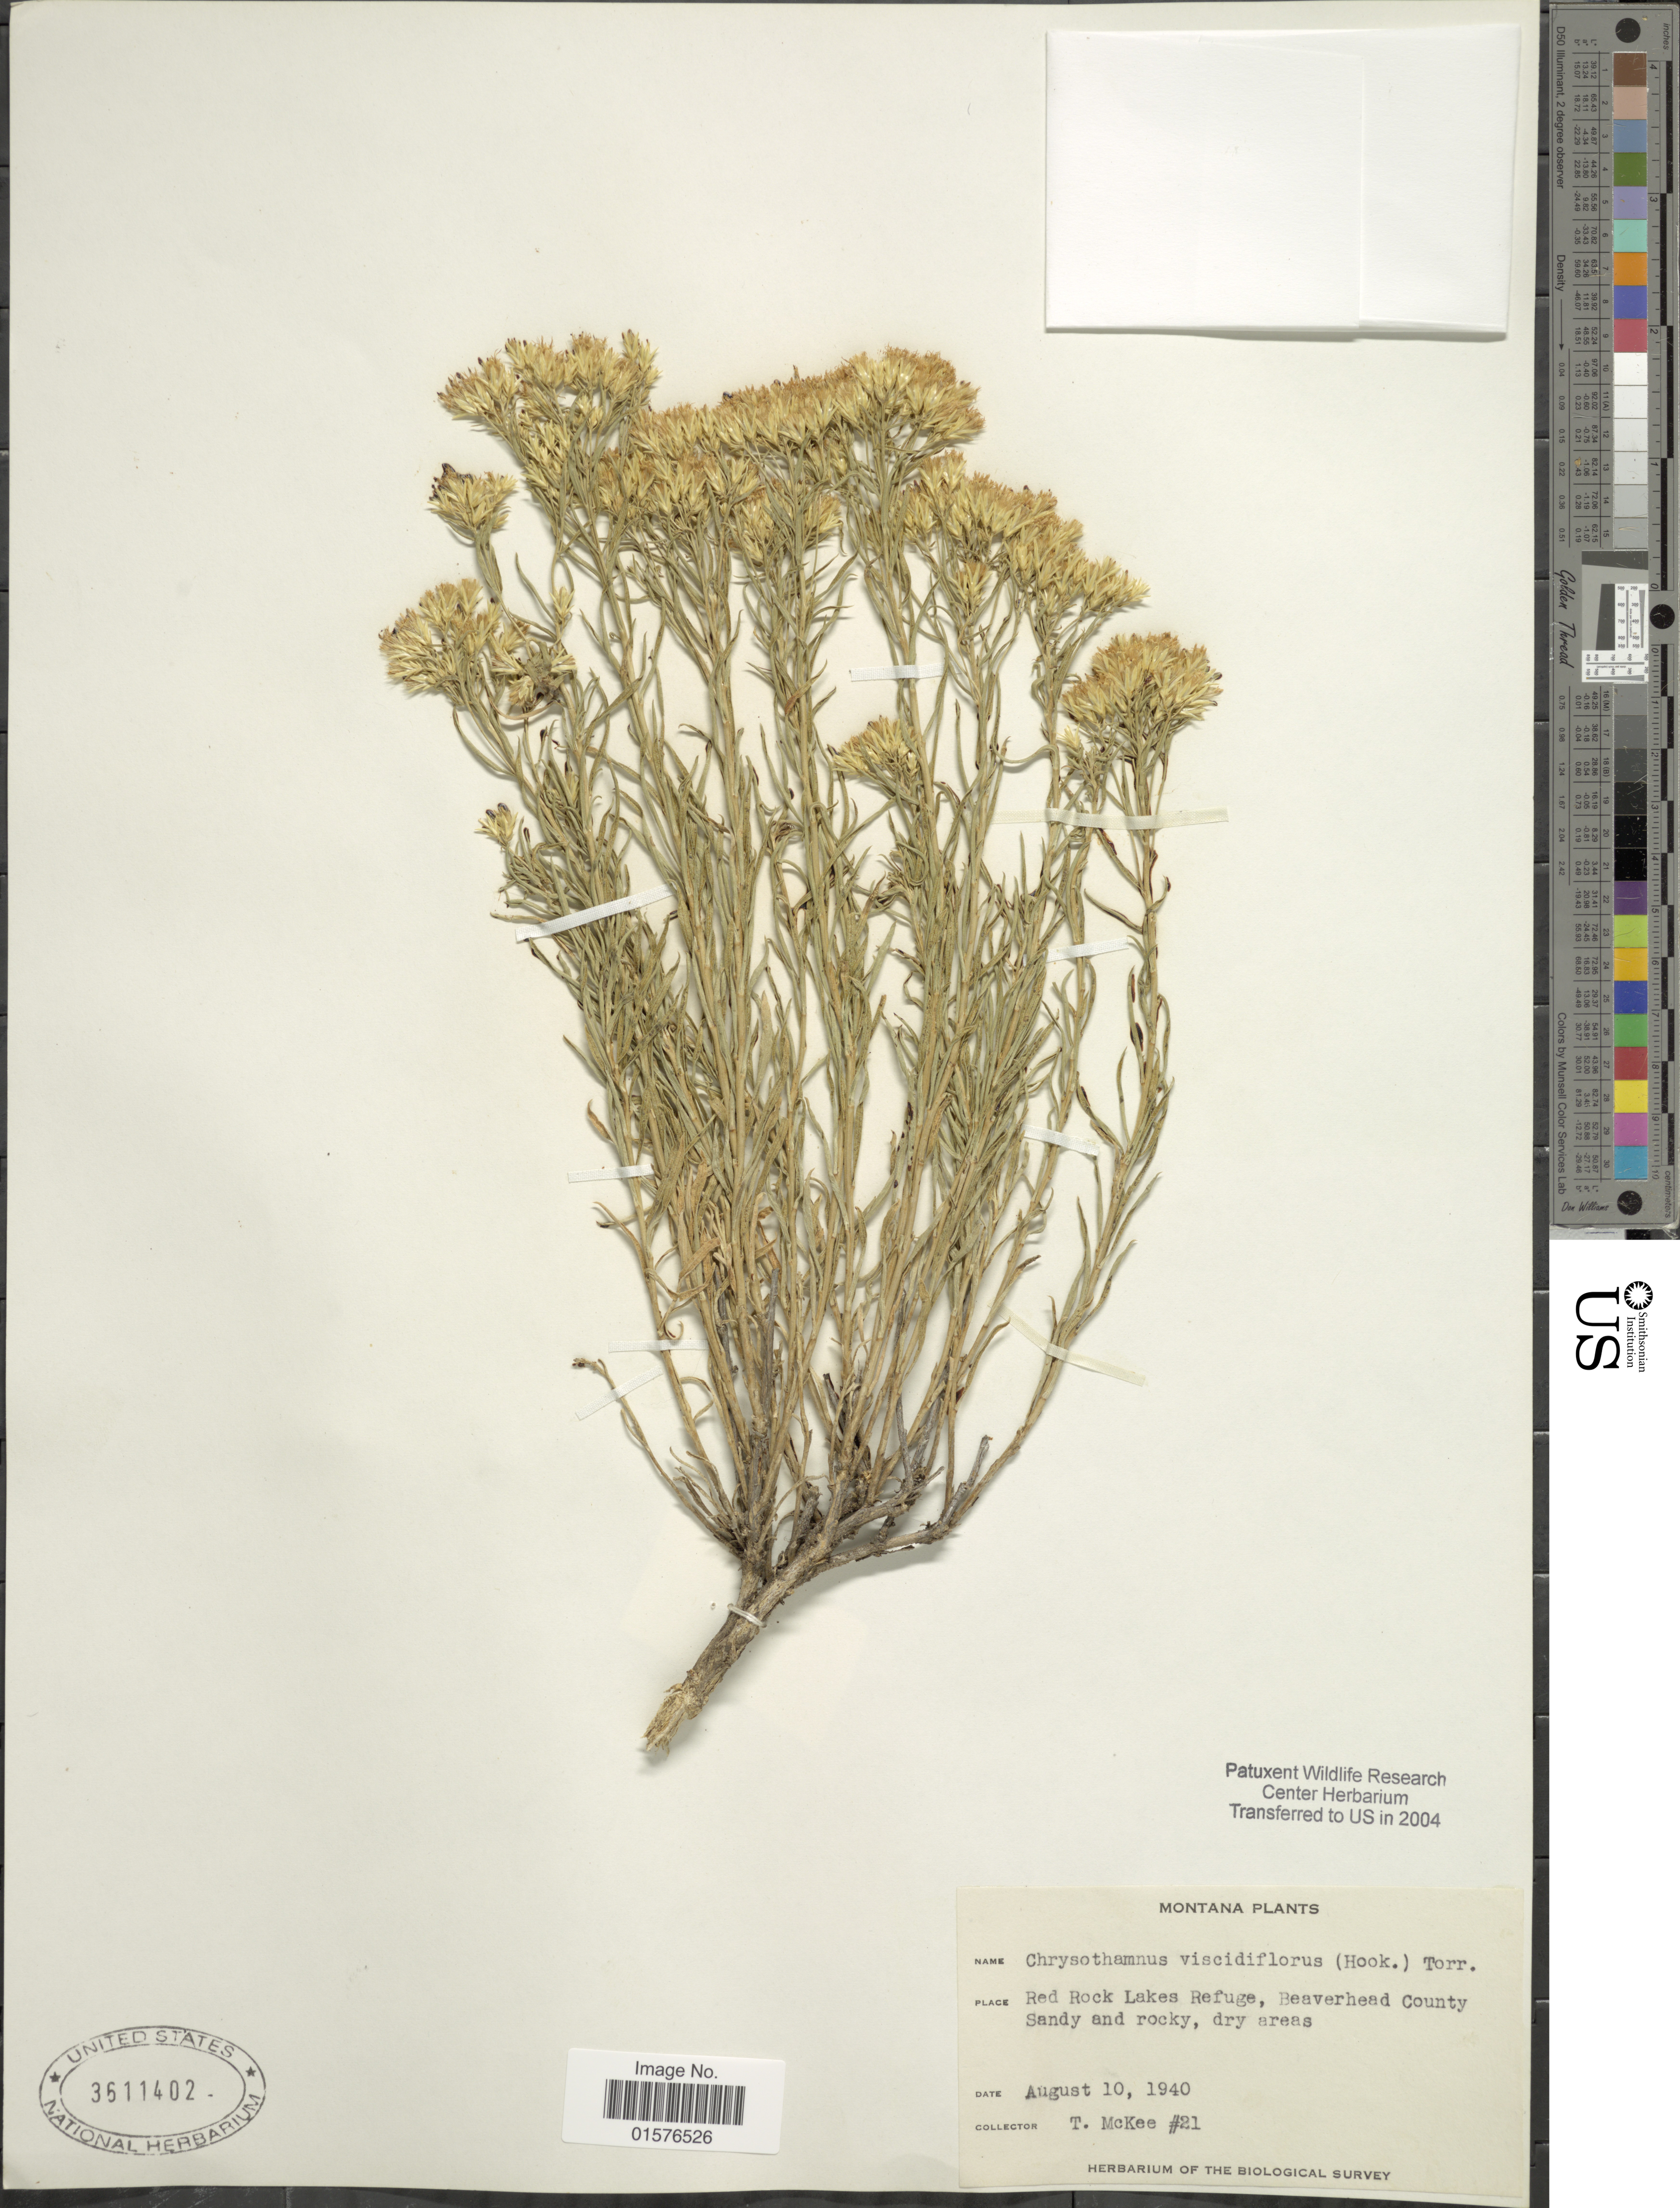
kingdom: Plantae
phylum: Tracheophyta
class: Magnoliopsida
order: Asterales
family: Asteraceae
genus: Chrysothamnus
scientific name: Chrysothamnus viscidiflorus subsp. lanceolatus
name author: (Nutt.) H.M. Hall & Clem.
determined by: Urbatsch, Lowell E., Curator (LSU), Louisiana State University (UNITED STATES)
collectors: T. McKee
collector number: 21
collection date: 1940-08-10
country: United States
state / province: Montana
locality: Red Rock Lakes Refuge, Beaverhead County.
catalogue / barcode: US 3611402